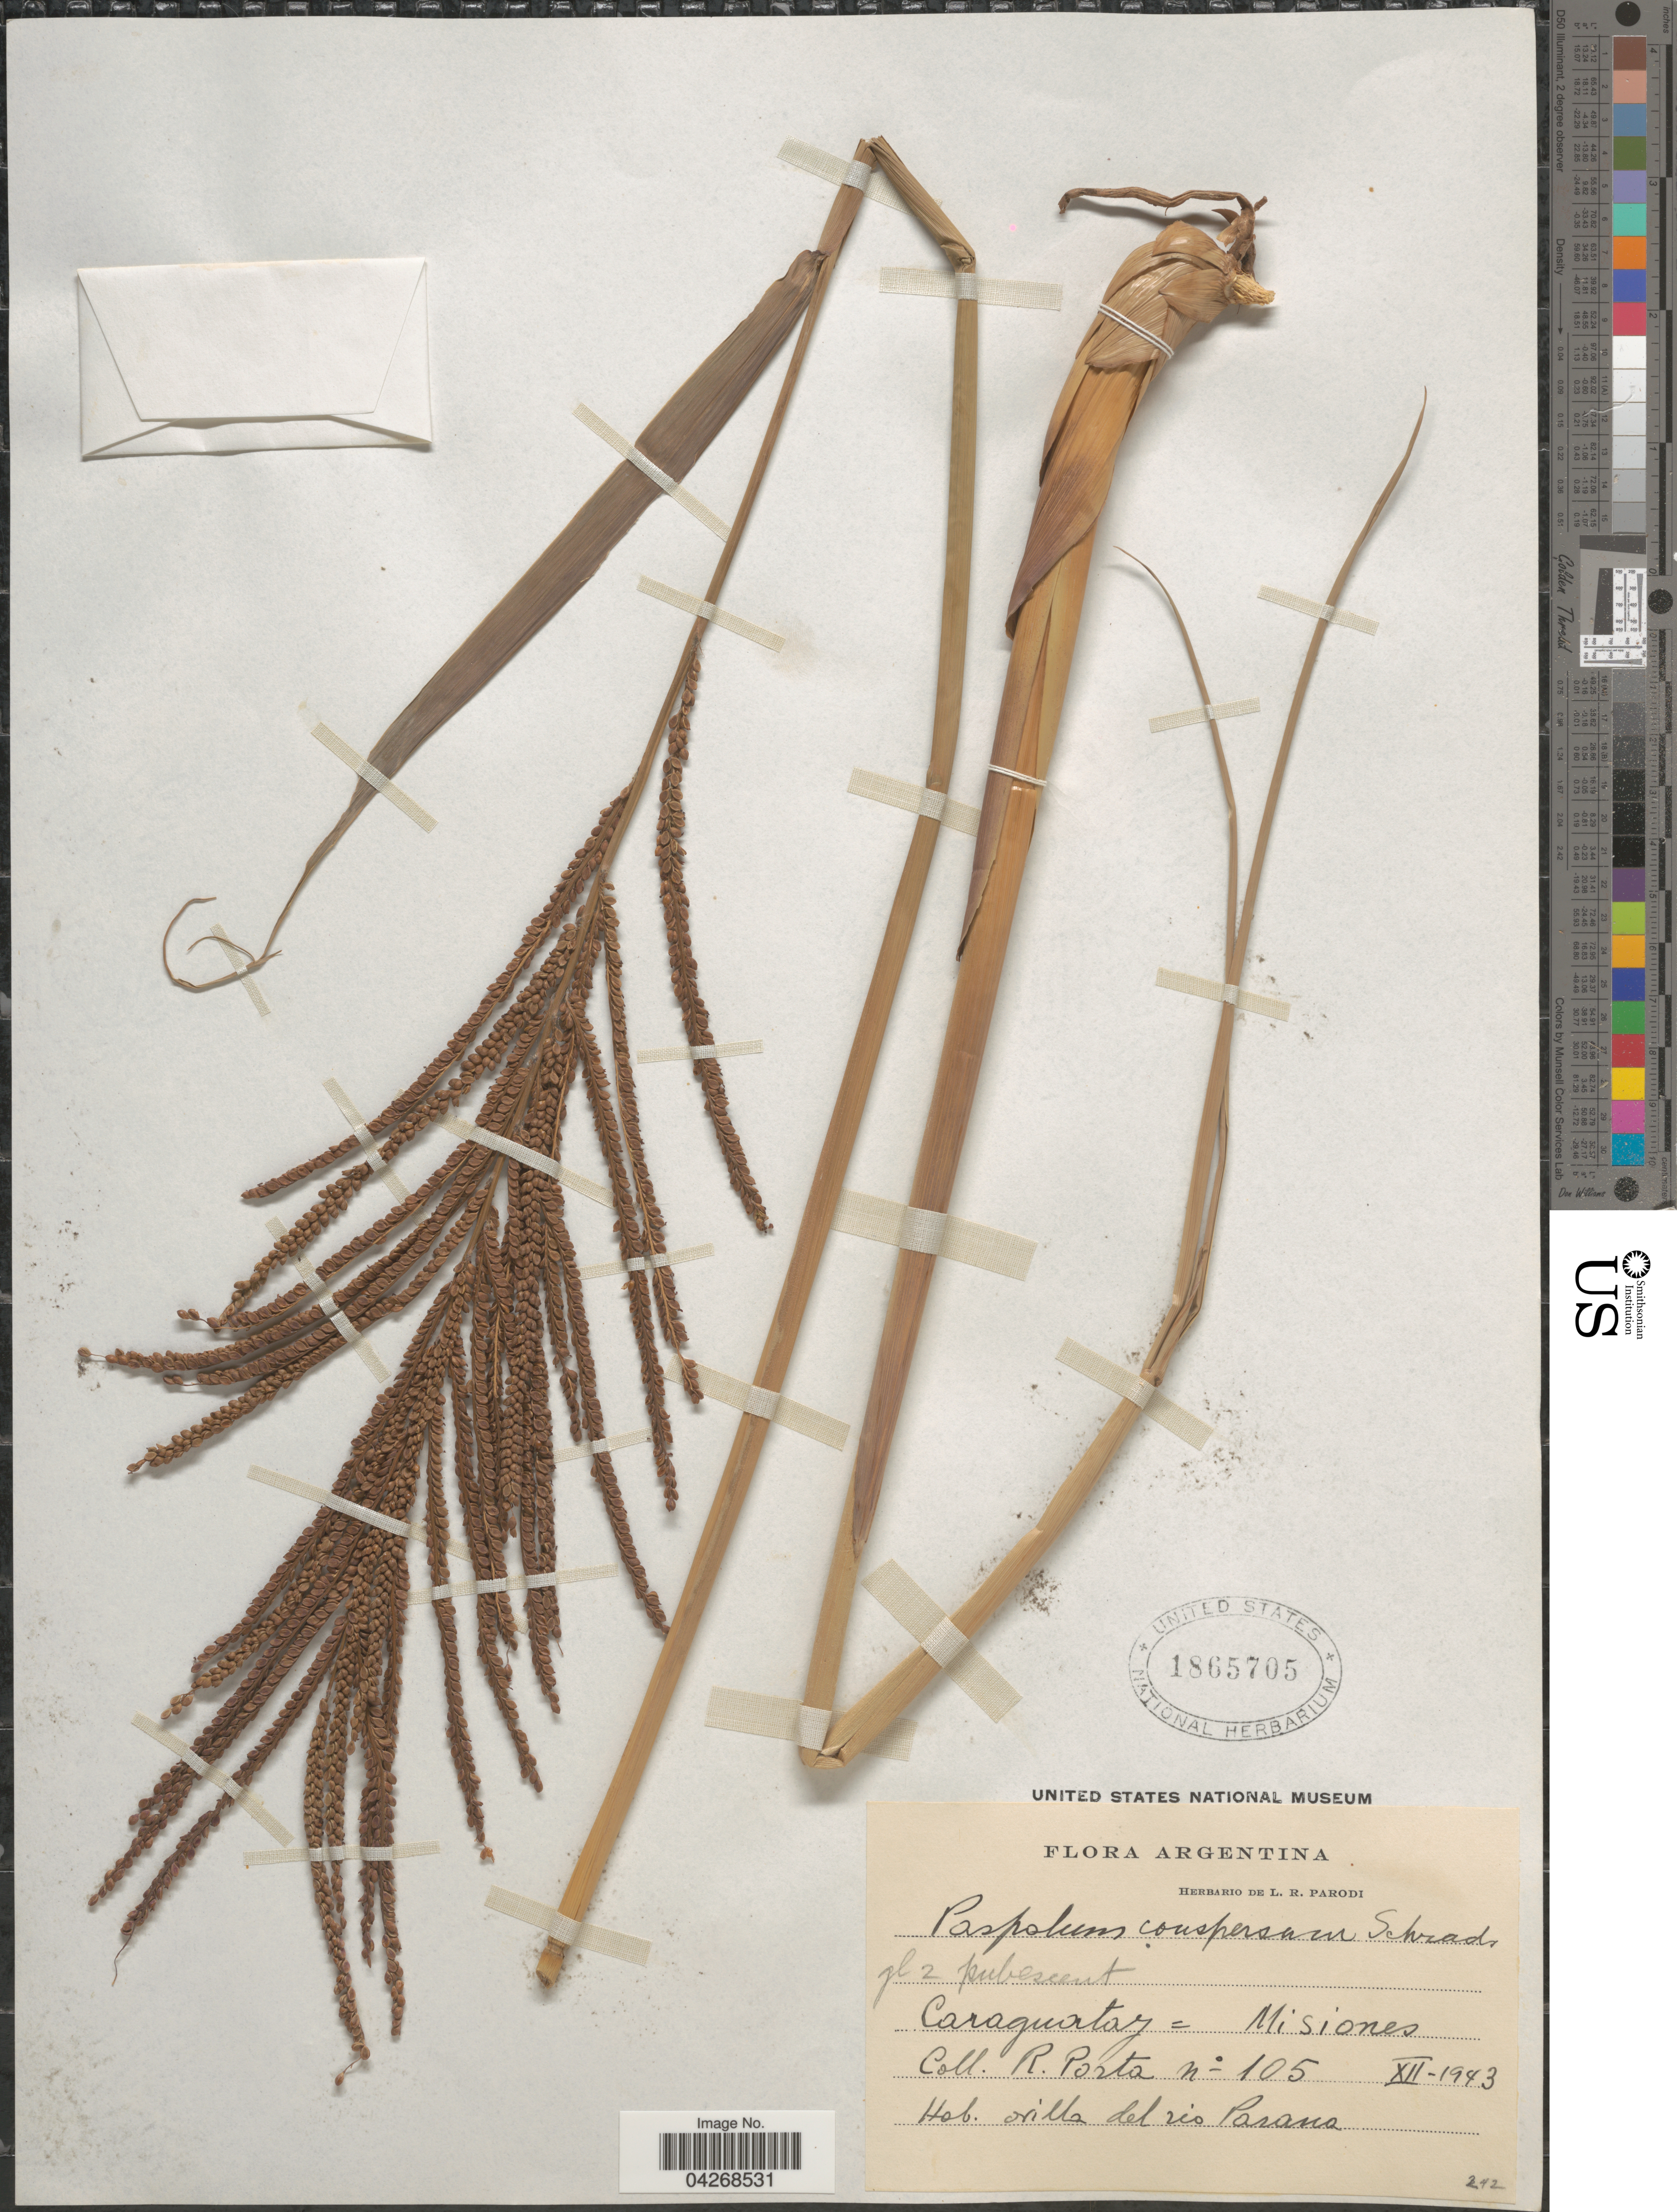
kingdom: Plantae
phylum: Tracheophyta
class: Liliopsida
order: Poales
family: Poaceae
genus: Paspalum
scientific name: Paspalum conspersum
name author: Schrad.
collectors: R. Porta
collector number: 105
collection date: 1943-12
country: Argentina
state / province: Misiones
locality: Caraguataj. Orilla del rio Parana.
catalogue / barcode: US 1865705